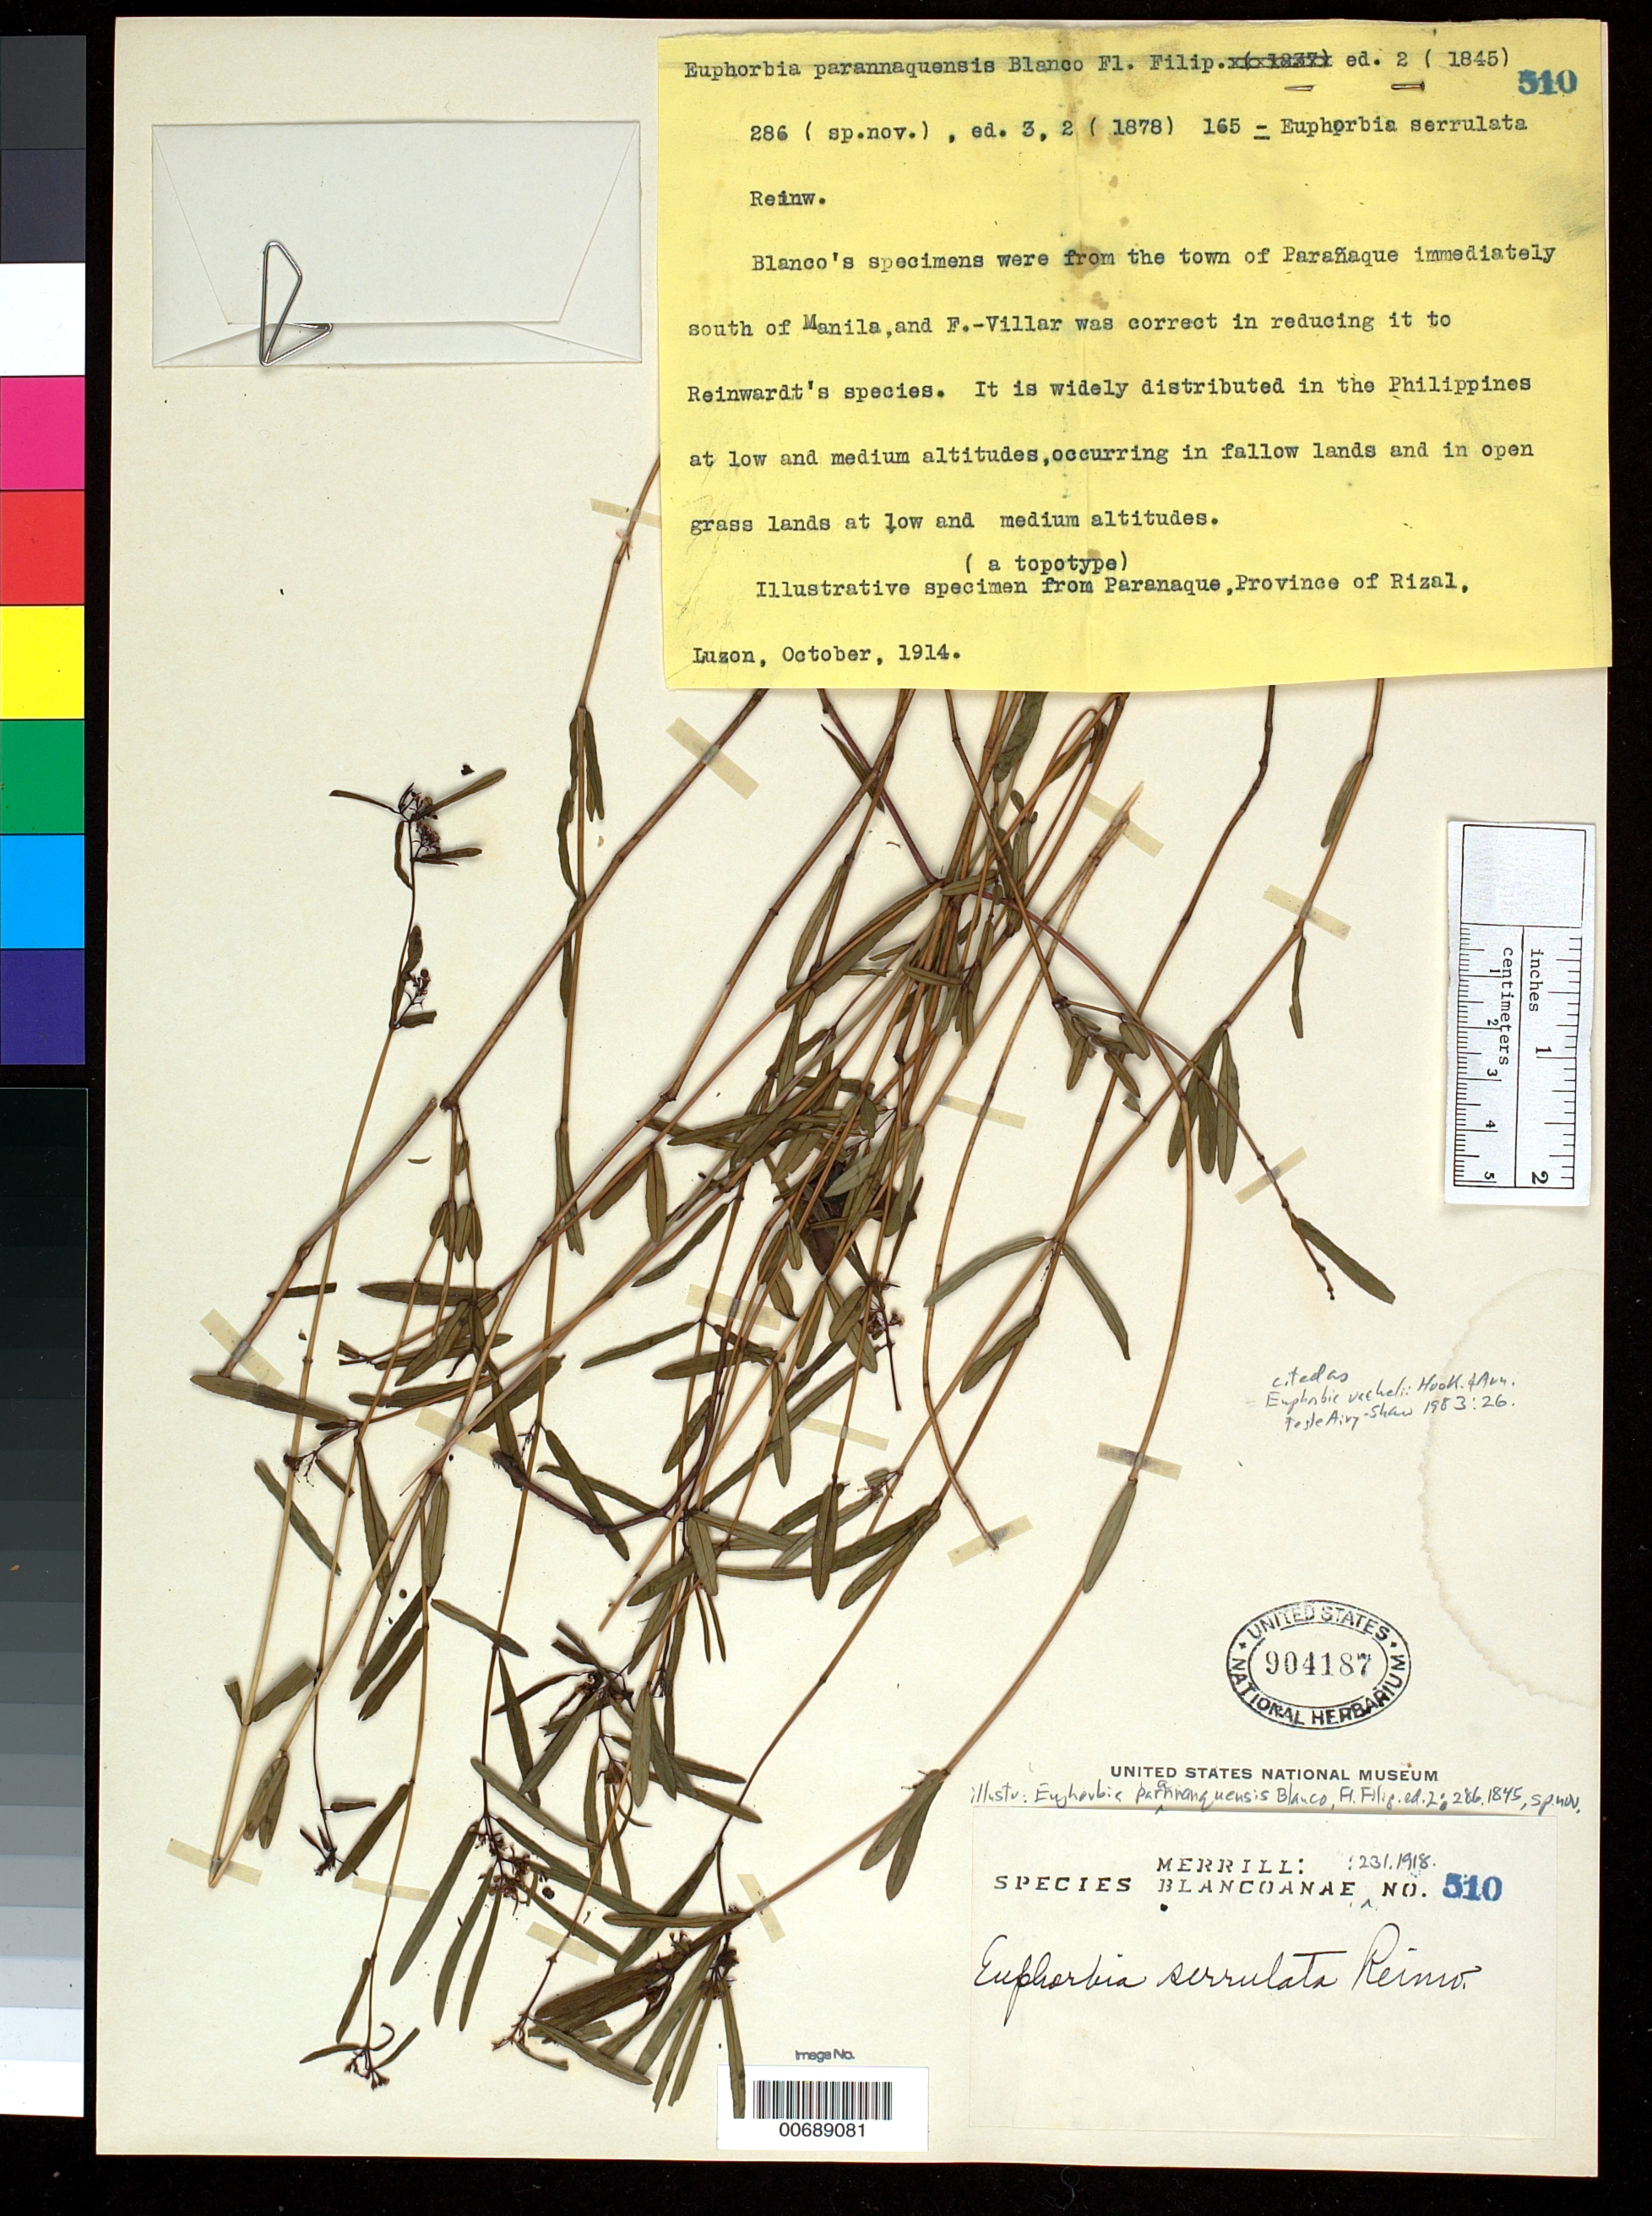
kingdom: Plantae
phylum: Tracheophyta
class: Magnoliopsida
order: Malpighiales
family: Euphorbiaceae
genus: Euphorbia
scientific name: Euphorbia bifida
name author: Hook. & Arn.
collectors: E. D. Merrill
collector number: Sp. Blancoan. 0510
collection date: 1914-10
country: Philippines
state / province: National Capital Region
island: Luzon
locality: Paranaque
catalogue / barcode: US 904187